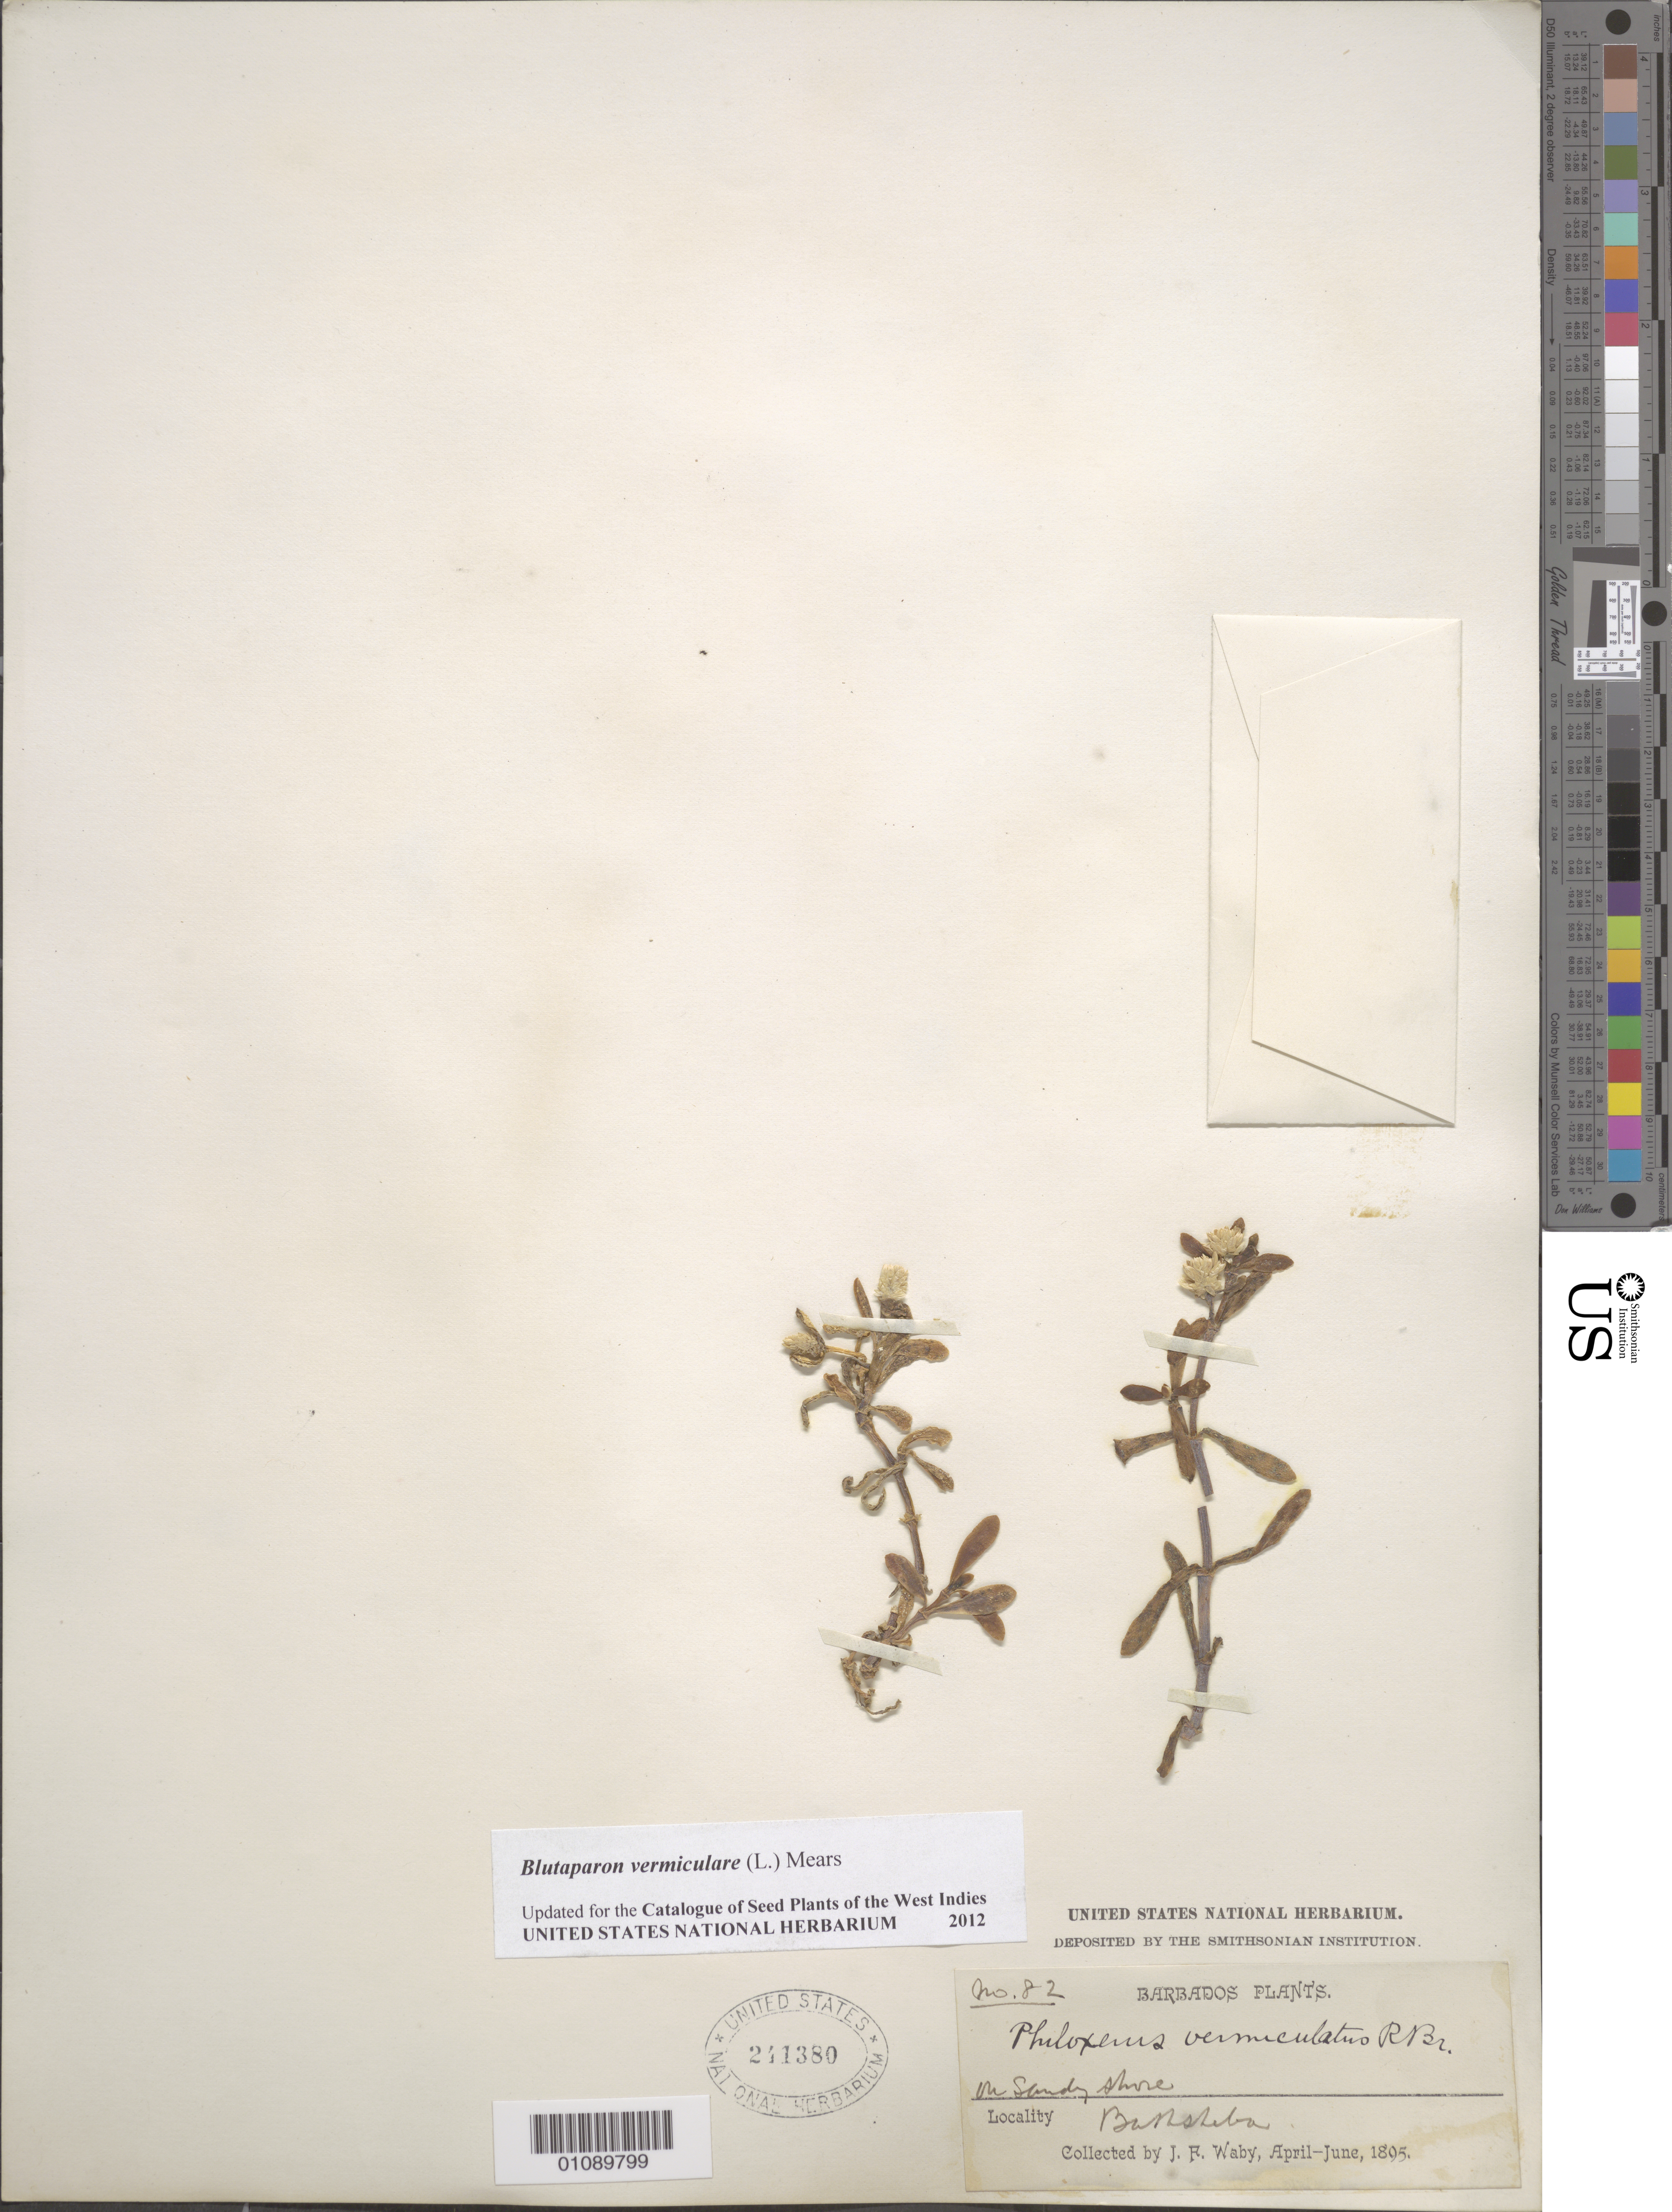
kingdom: Plantae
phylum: Tracheophyta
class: Magnoliopsida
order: Caryophyllales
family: Amaranthaceae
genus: Gomphrena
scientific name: Gomphrena portulacoides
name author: (A. St.-Hil.) T. Ortuño & Borsch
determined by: Strong, Mark T., (BOT), Smithsonian Institution - National Museum of Natural History (UNITED STATES)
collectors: J. Waby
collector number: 82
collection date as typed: Apr 1805 to -- Jun 1805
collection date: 1805-04/1805-06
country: Barbados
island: Barbados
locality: Bathsheba.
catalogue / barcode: US 241380